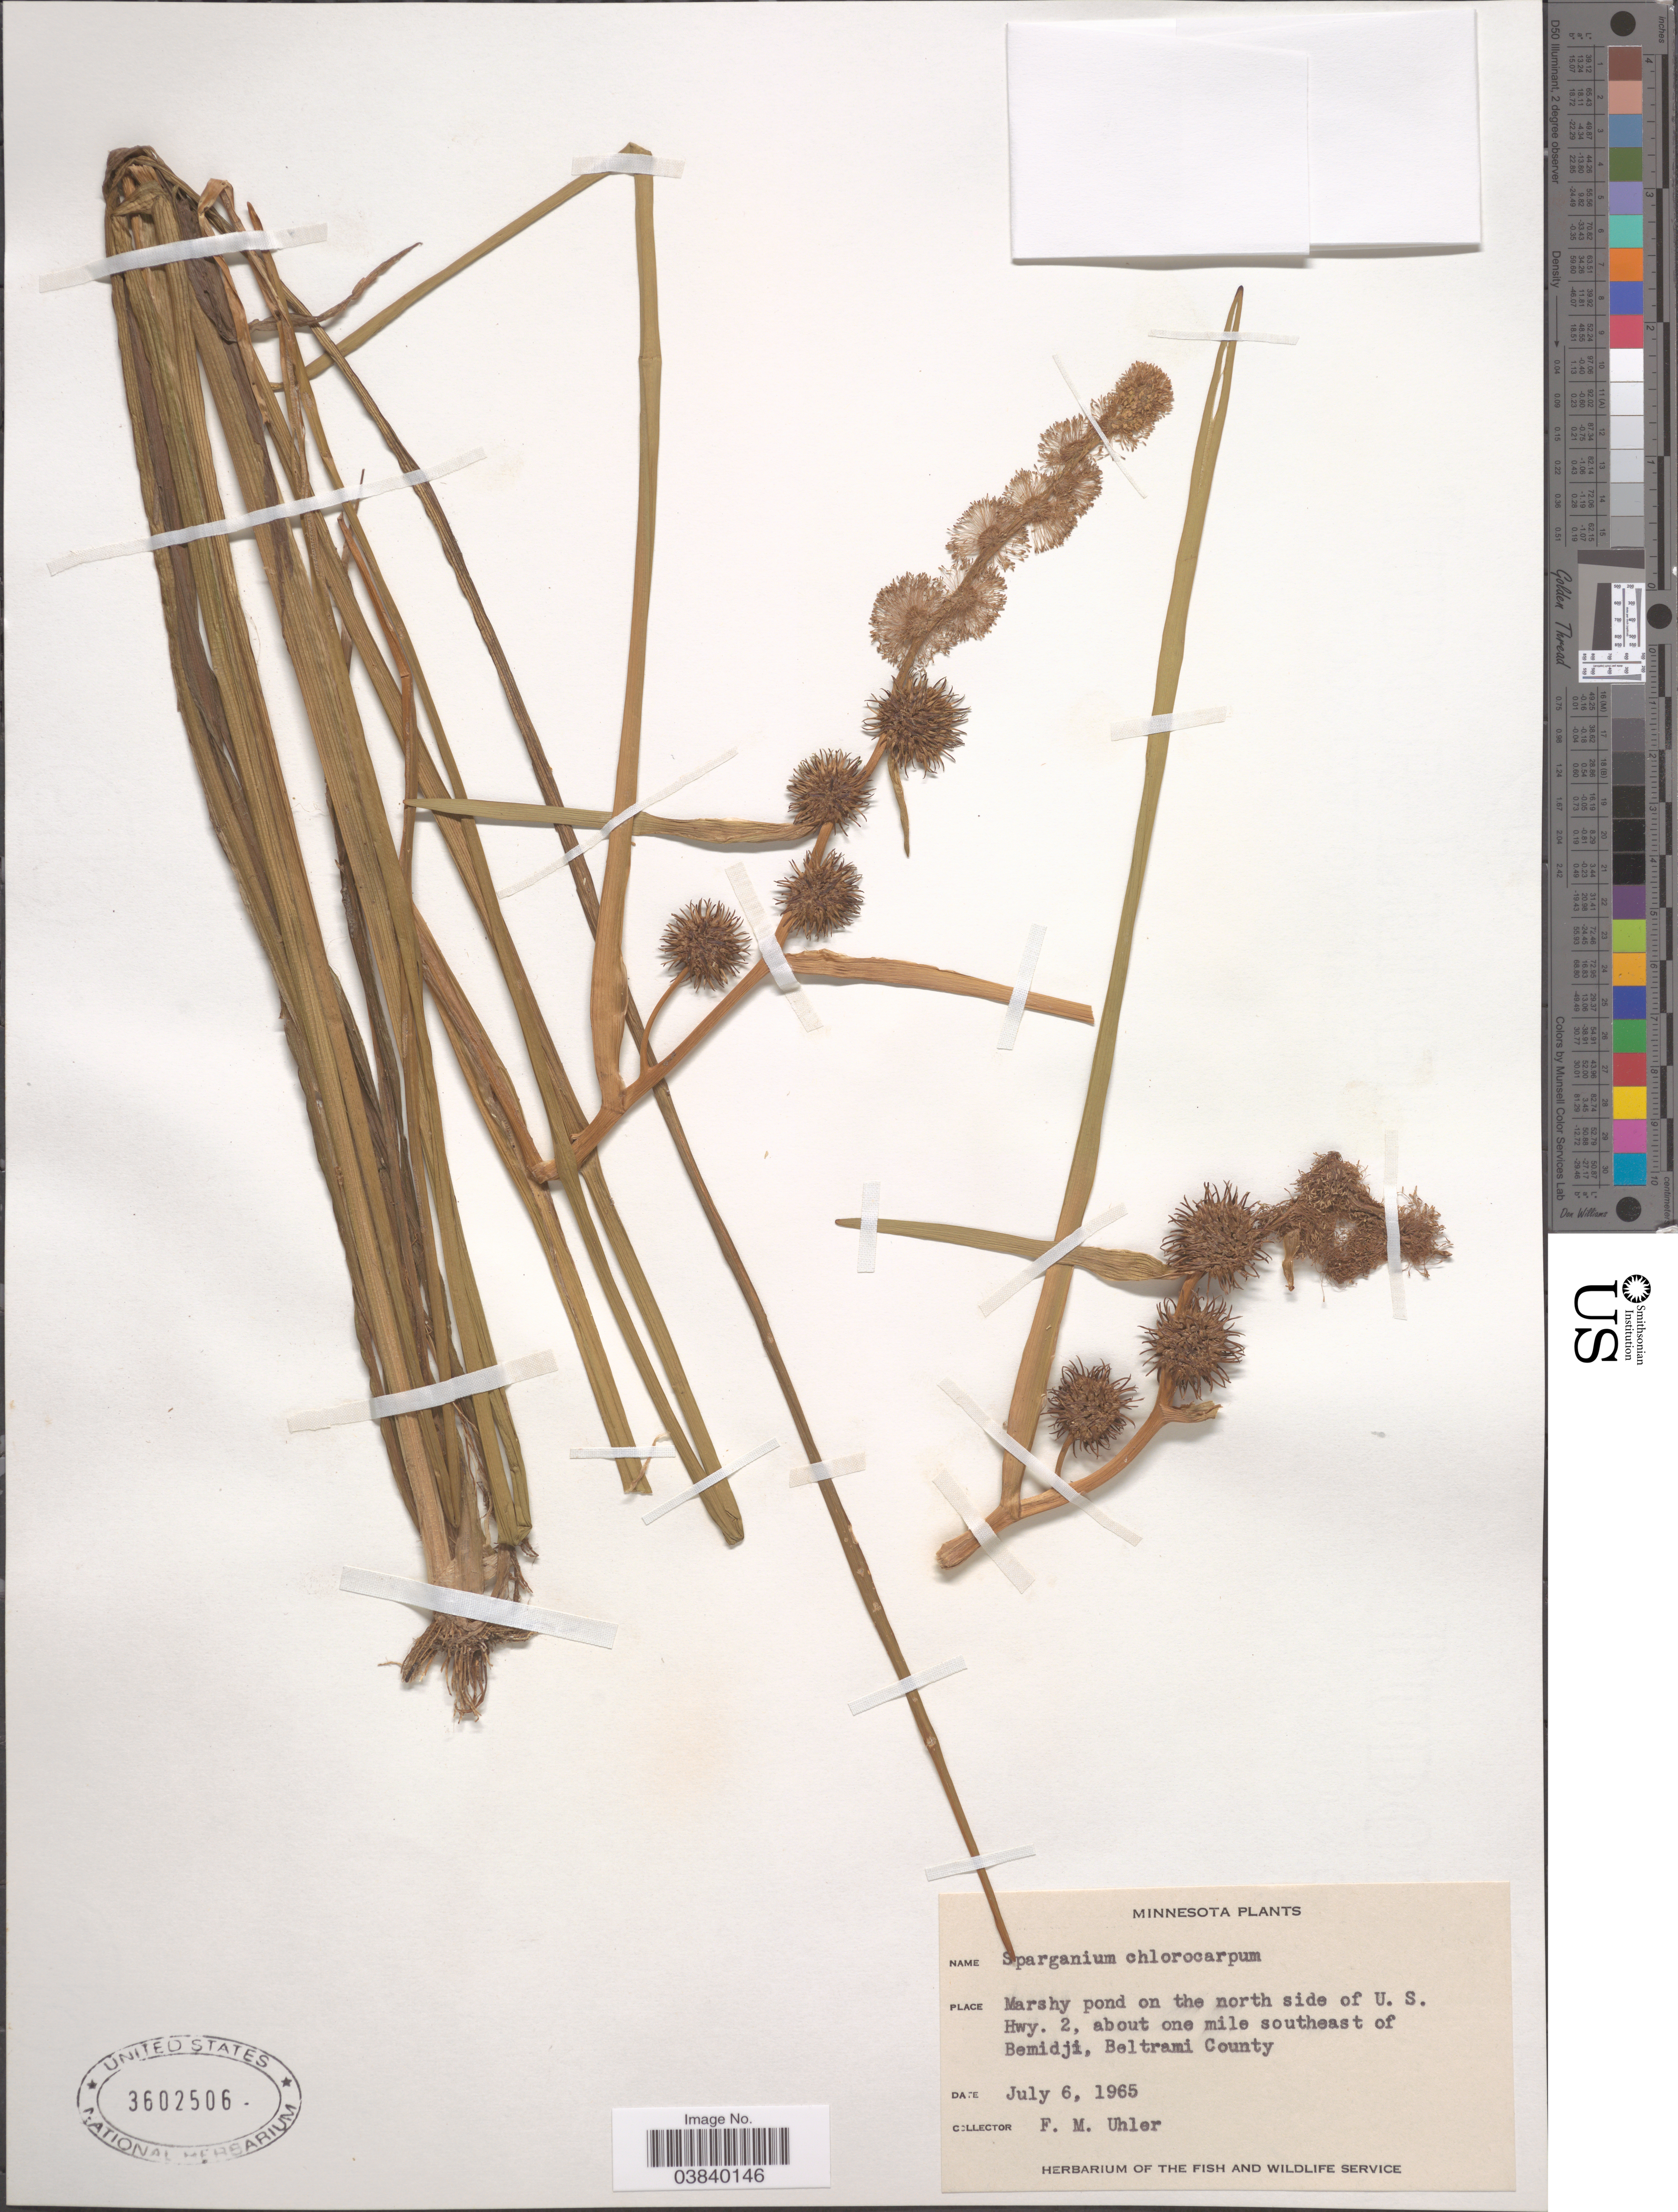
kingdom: Plantae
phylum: Tracheophyta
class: Liliopsida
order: Poales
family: Typhaceae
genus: Sparganium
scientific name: Sparganium chlorocarpum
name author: Rydb.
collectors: F. M. Uhler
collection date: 1965-07-06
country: United States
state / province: Minnesota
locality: Marshy pond on the north side of U.S. Hwy. 2, about one mile southeast of Bemidji, Beltrami County.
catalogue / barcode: US 3602506